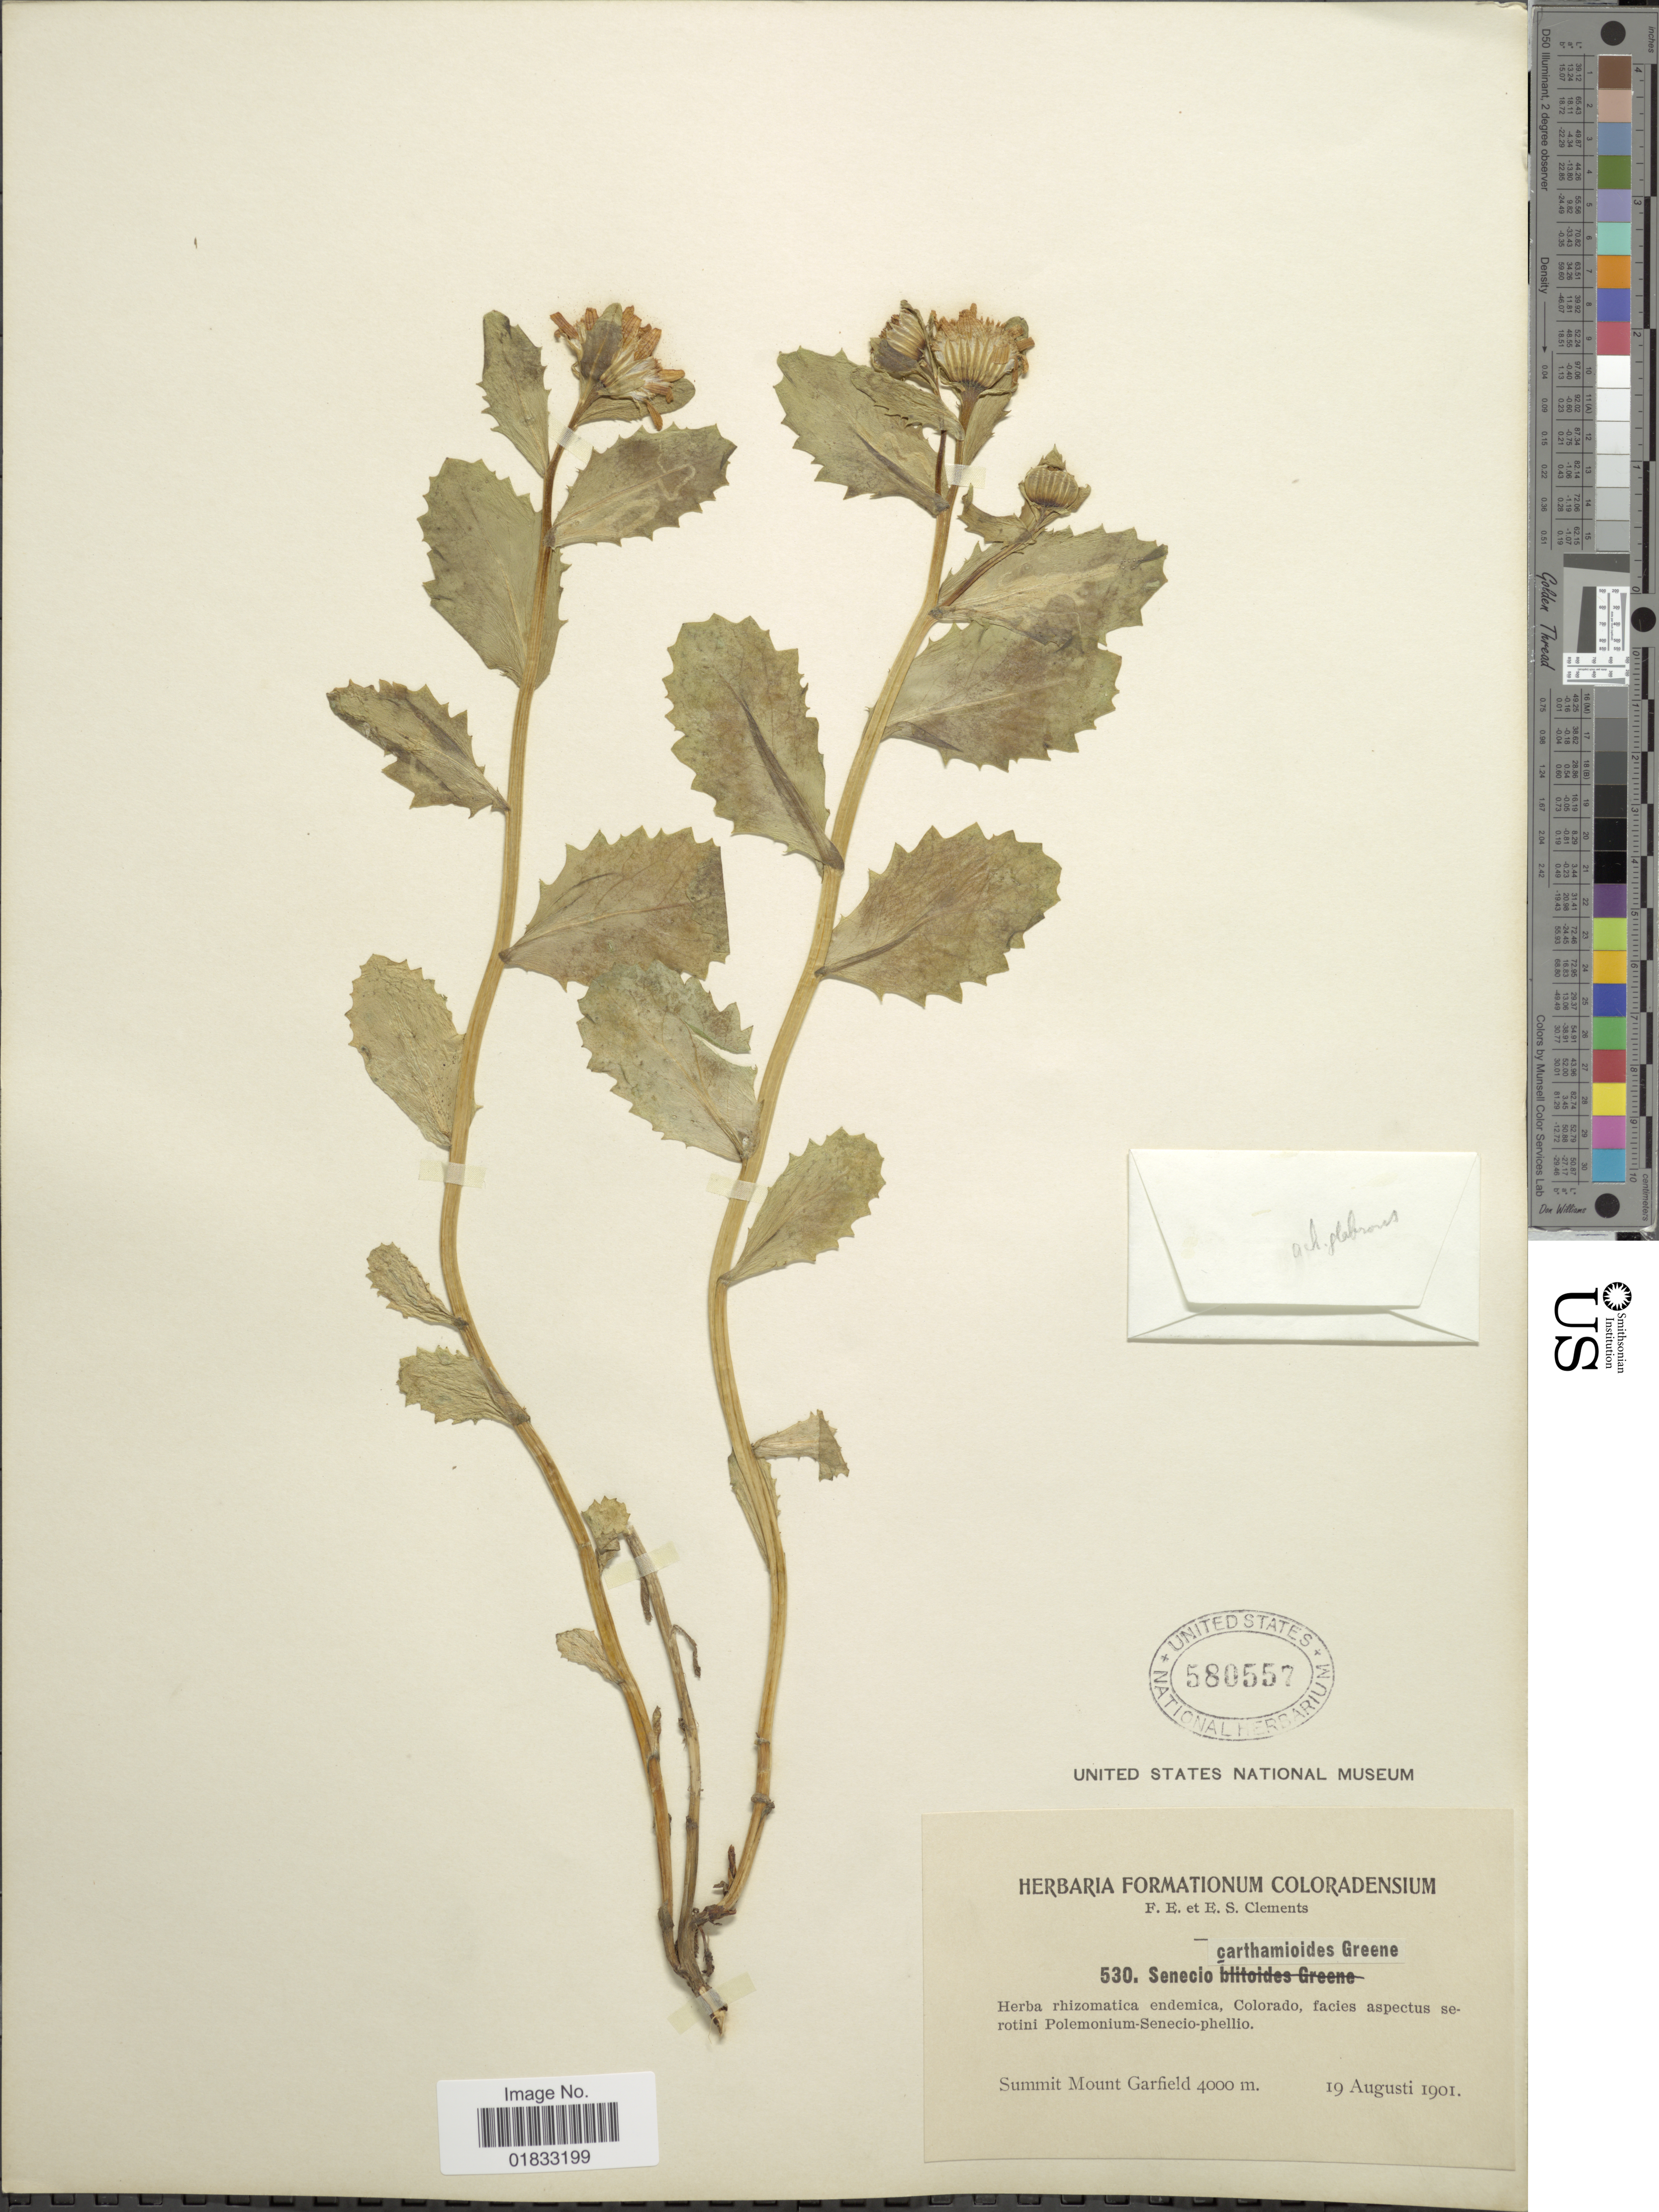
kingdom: Plantae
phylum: Tracheophyta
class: Magnoliopsida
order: Asterales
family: Asteraceae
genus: Senecio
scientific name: Senecio fremontii var. blitoides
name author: (Greene) Cronq.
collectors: F. E. Clements & E. S. Clements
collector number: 530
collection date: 1901-08-19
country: United States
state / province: Colorado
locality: Summit Mount Garfield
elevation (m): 4000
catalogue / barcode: US 580557